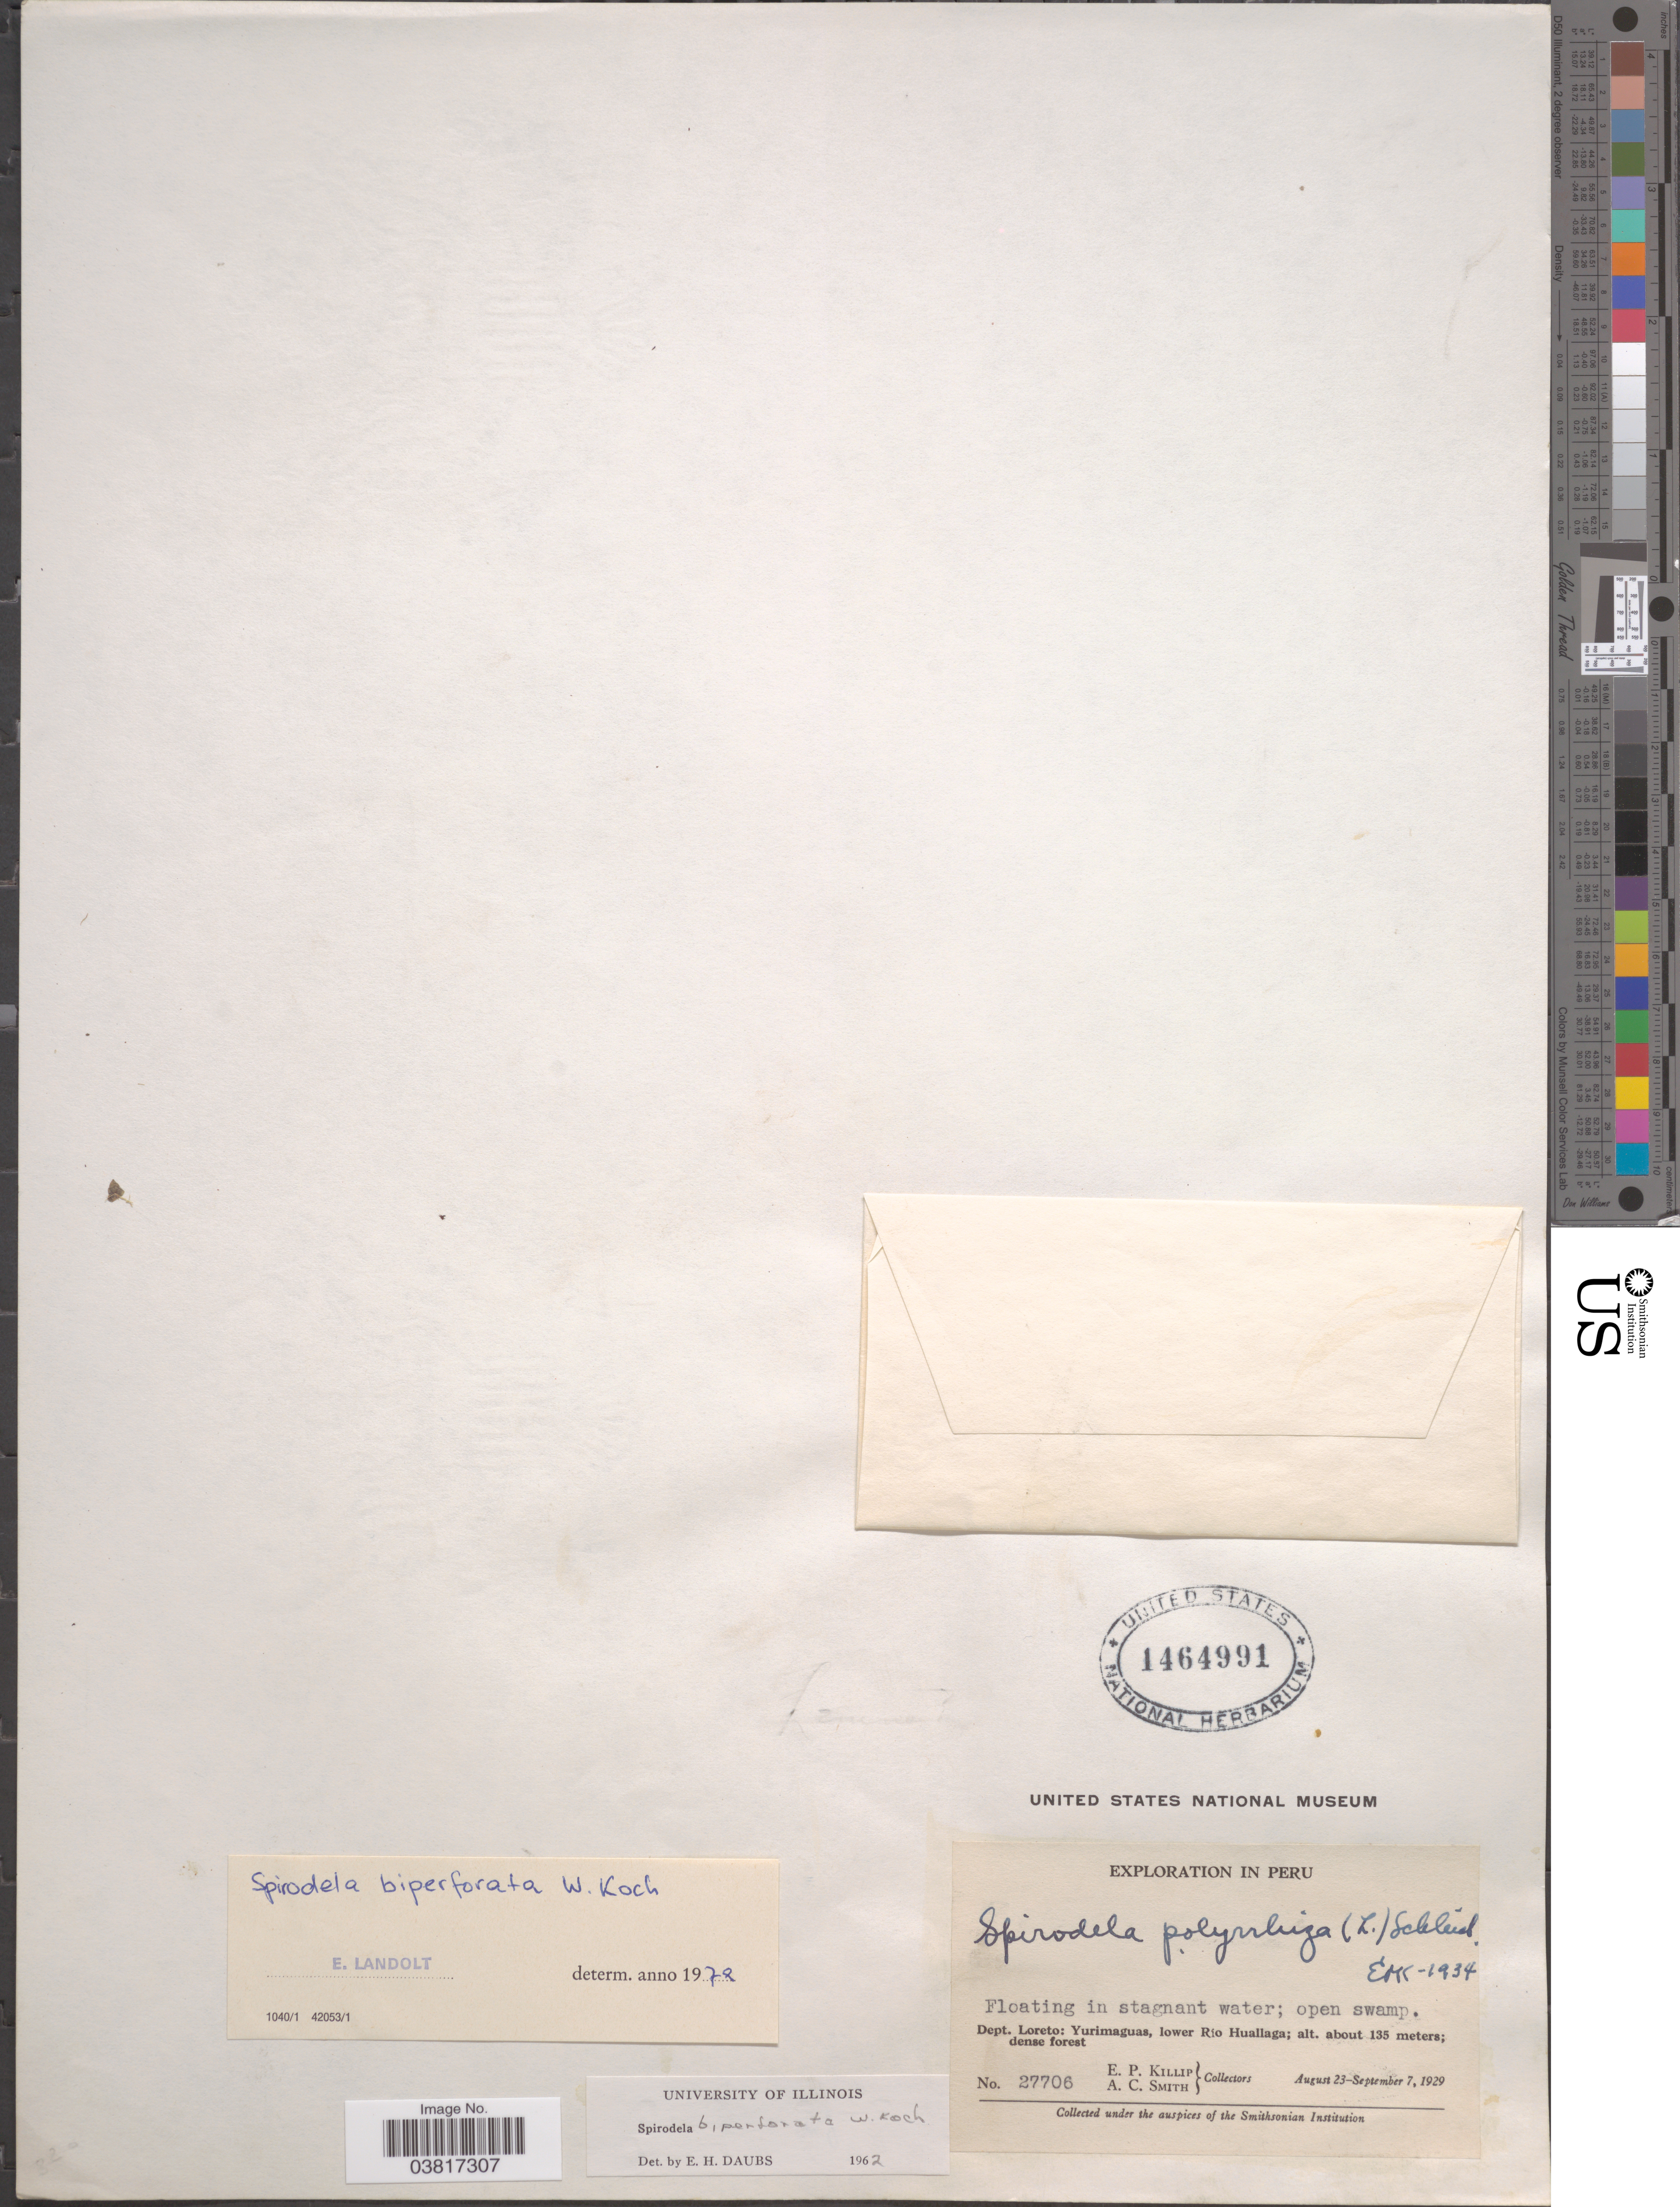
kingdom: Plantae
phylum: Tracheophyta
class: Liliopsida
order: Alismatales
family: Araceae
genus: Spirodela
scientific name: Spirodela biperforata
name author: W. Koch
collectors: E. P. Killip & A. C. Smith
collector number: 27706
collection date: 1929-08-23/1929-09-07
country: Peru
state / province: Loreto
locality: Floating in stagnant water; open swamp. Dept. Loreto: Yurimaguas, lower Río Huallaga.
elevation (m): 135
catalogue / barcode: US 1464991